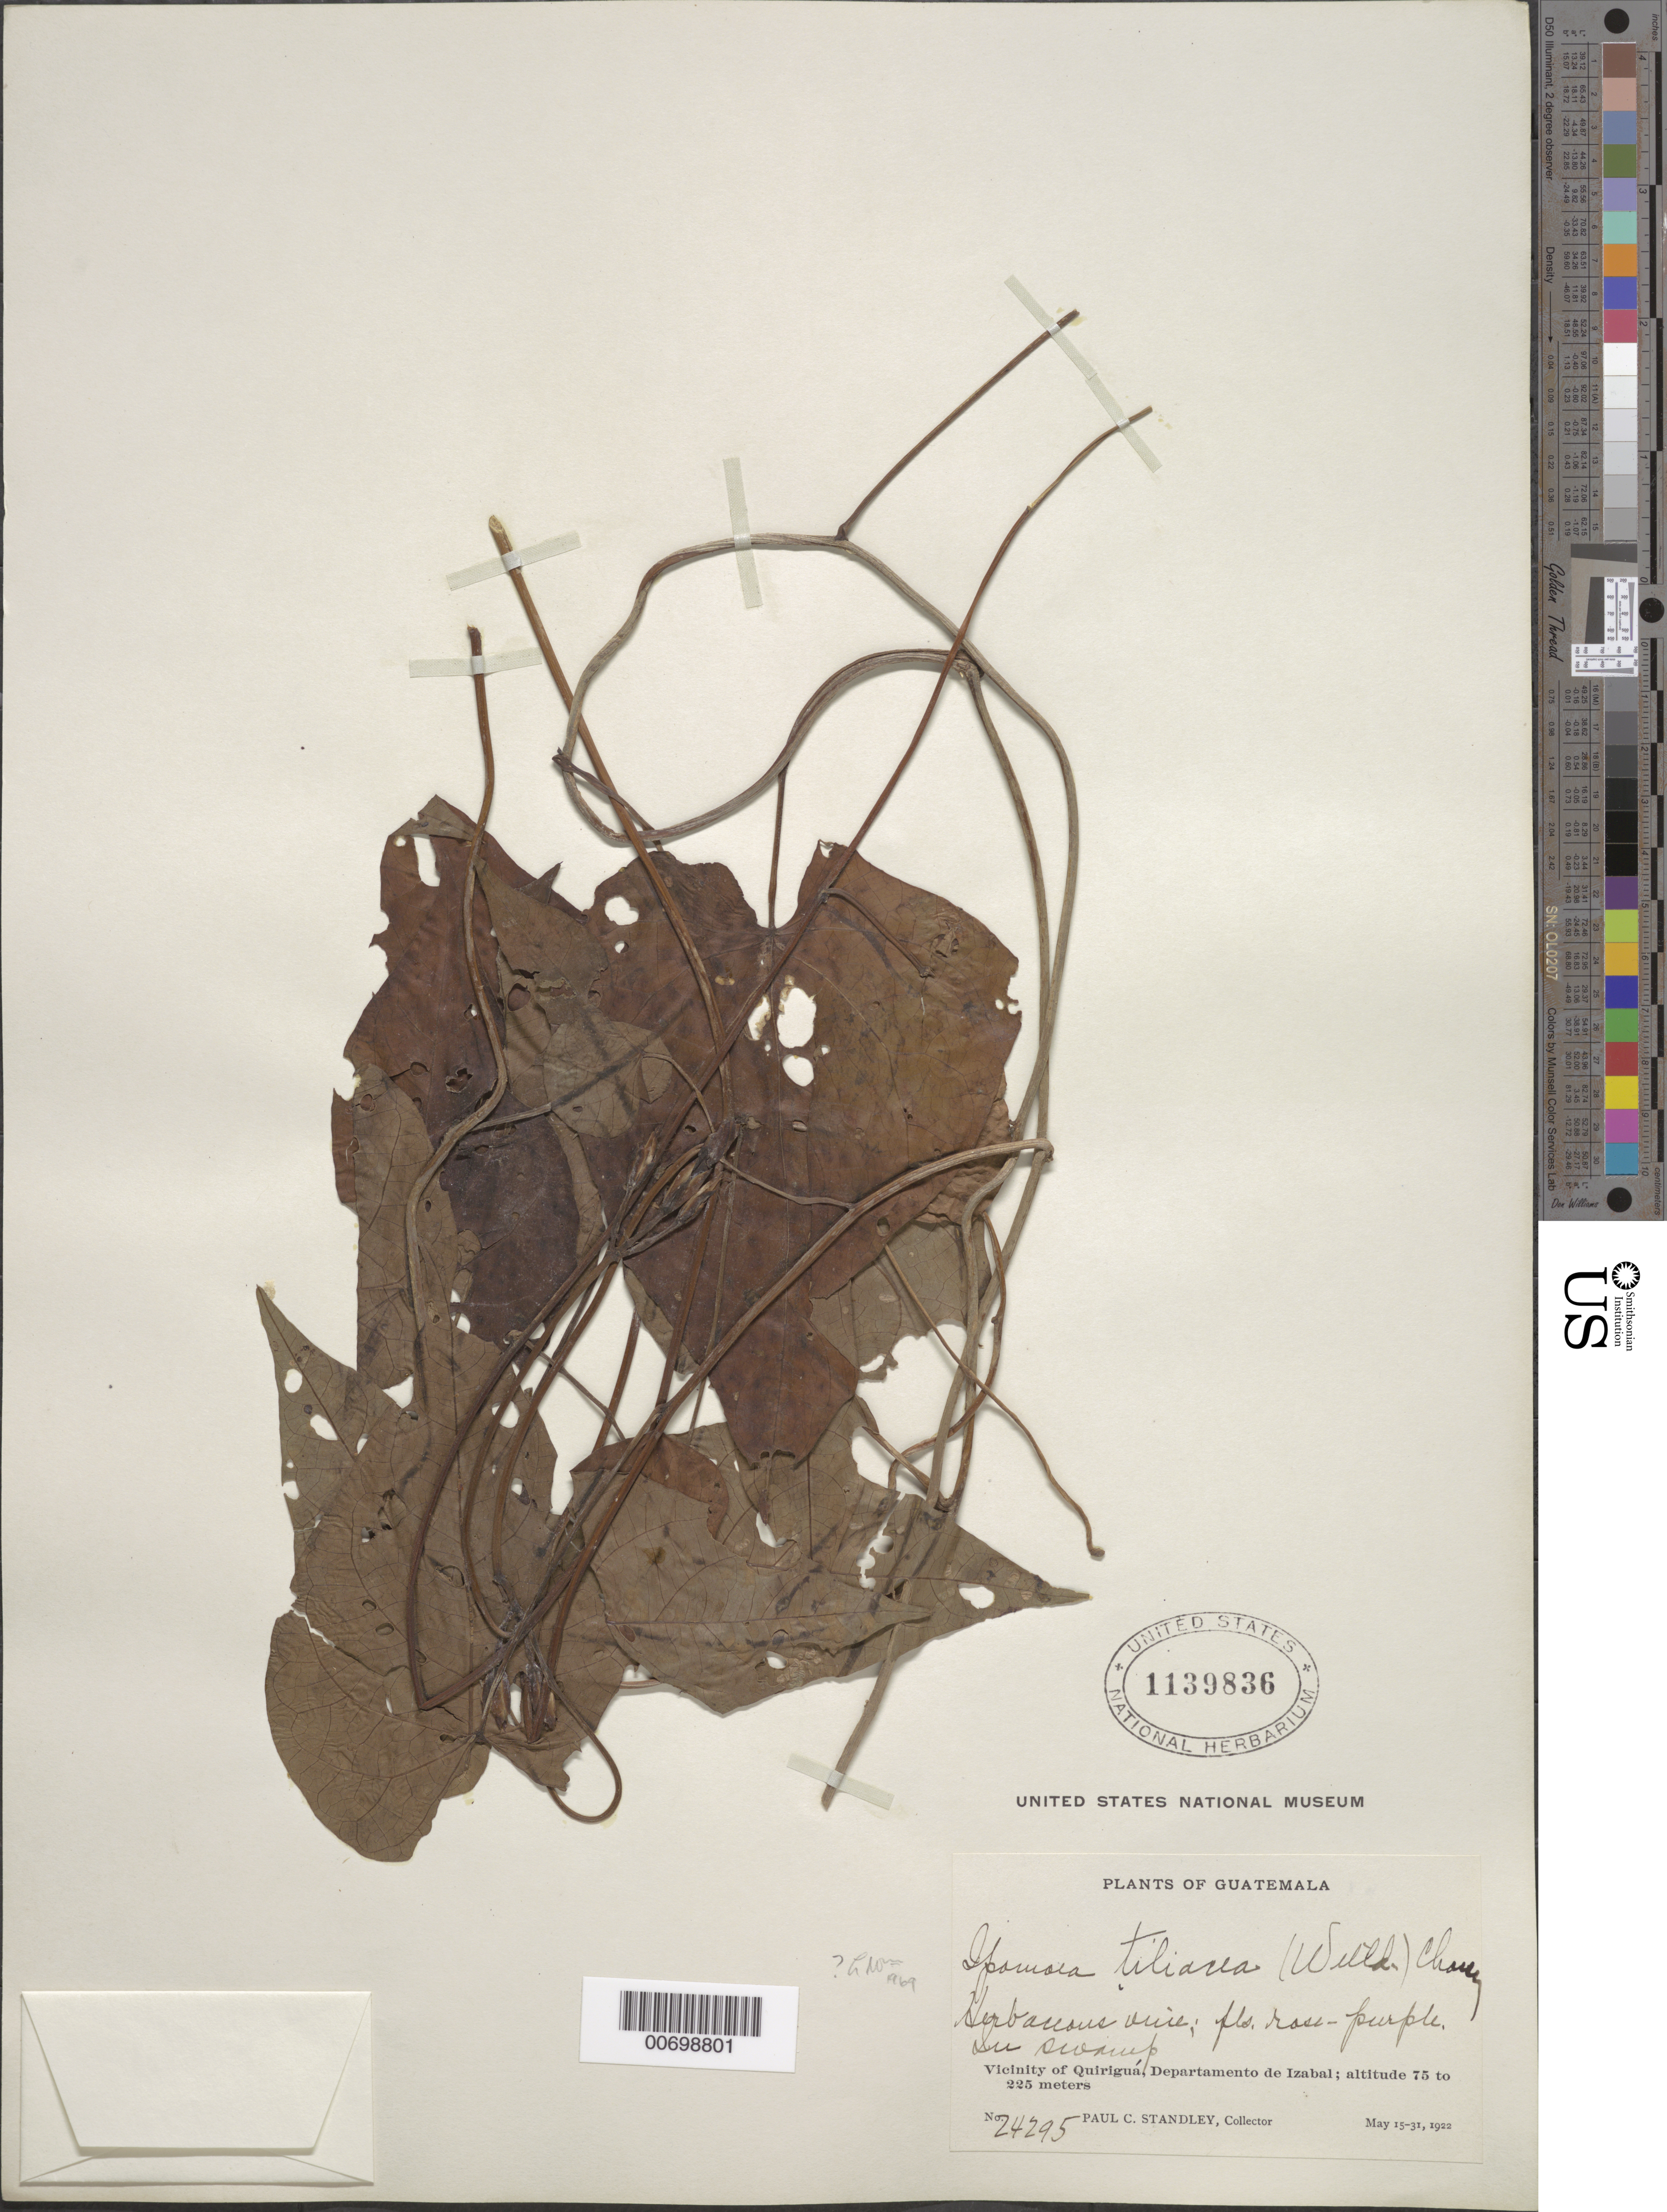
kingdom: Plantae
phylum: Tracheophyta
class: Magnoliopsida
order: Solanales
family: Convolvulaceae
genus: Ipomoea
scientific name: Ipomoea tiliacea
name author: (Willd.) Choisy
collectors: P. C. Standley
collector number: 24295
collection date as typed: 15 May 1922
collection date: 1922-05-15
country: Guatemala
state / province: Izabal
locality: Vicinity of Quirigua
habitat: In swamp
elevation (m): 225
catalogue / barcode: US 1139836